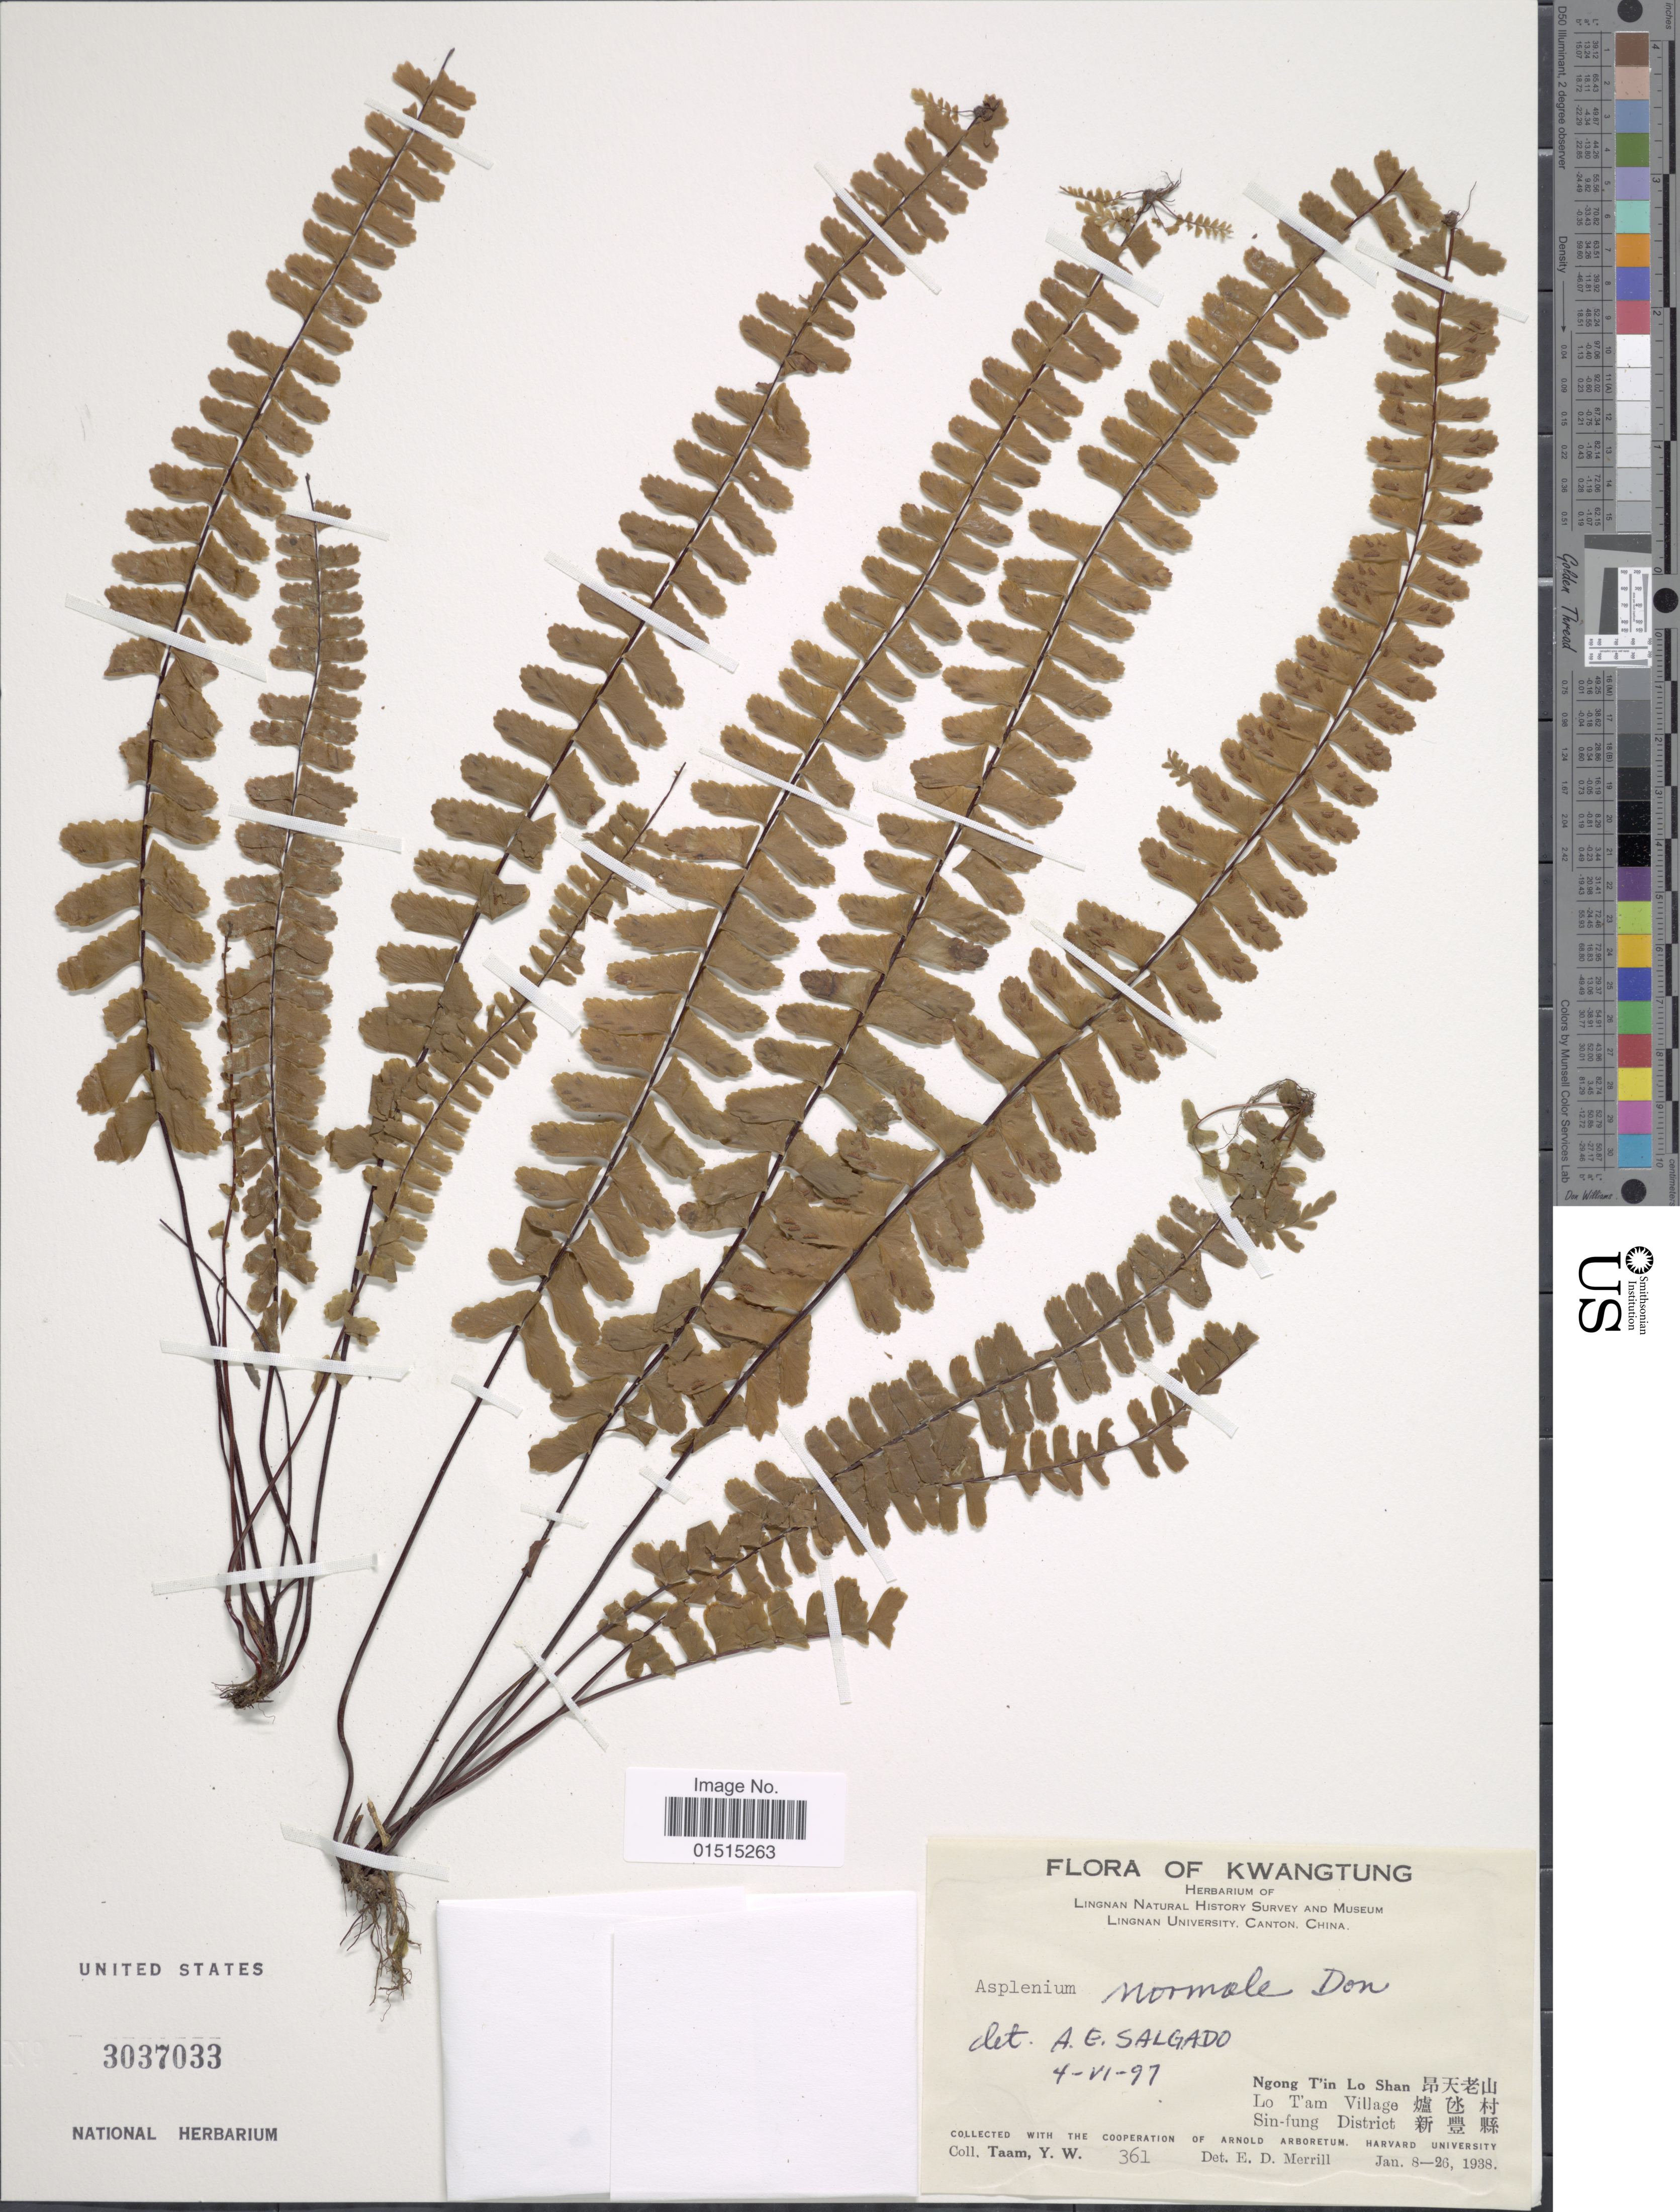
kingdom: Plantae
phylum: Tracheophyta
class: Polypodiopsida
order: Polypodiales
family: Aspleniaceae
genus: Asplenium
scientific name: Asplenium normale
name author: D. Don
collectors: Y. W. Taam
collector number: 361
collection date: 1938-01-08/1938-01-26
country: China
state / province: Guangdong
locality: Kwangtung, Ngong Tin Lo Shan, Lo T'am Village, Sin fung District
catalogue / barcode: US 3037033